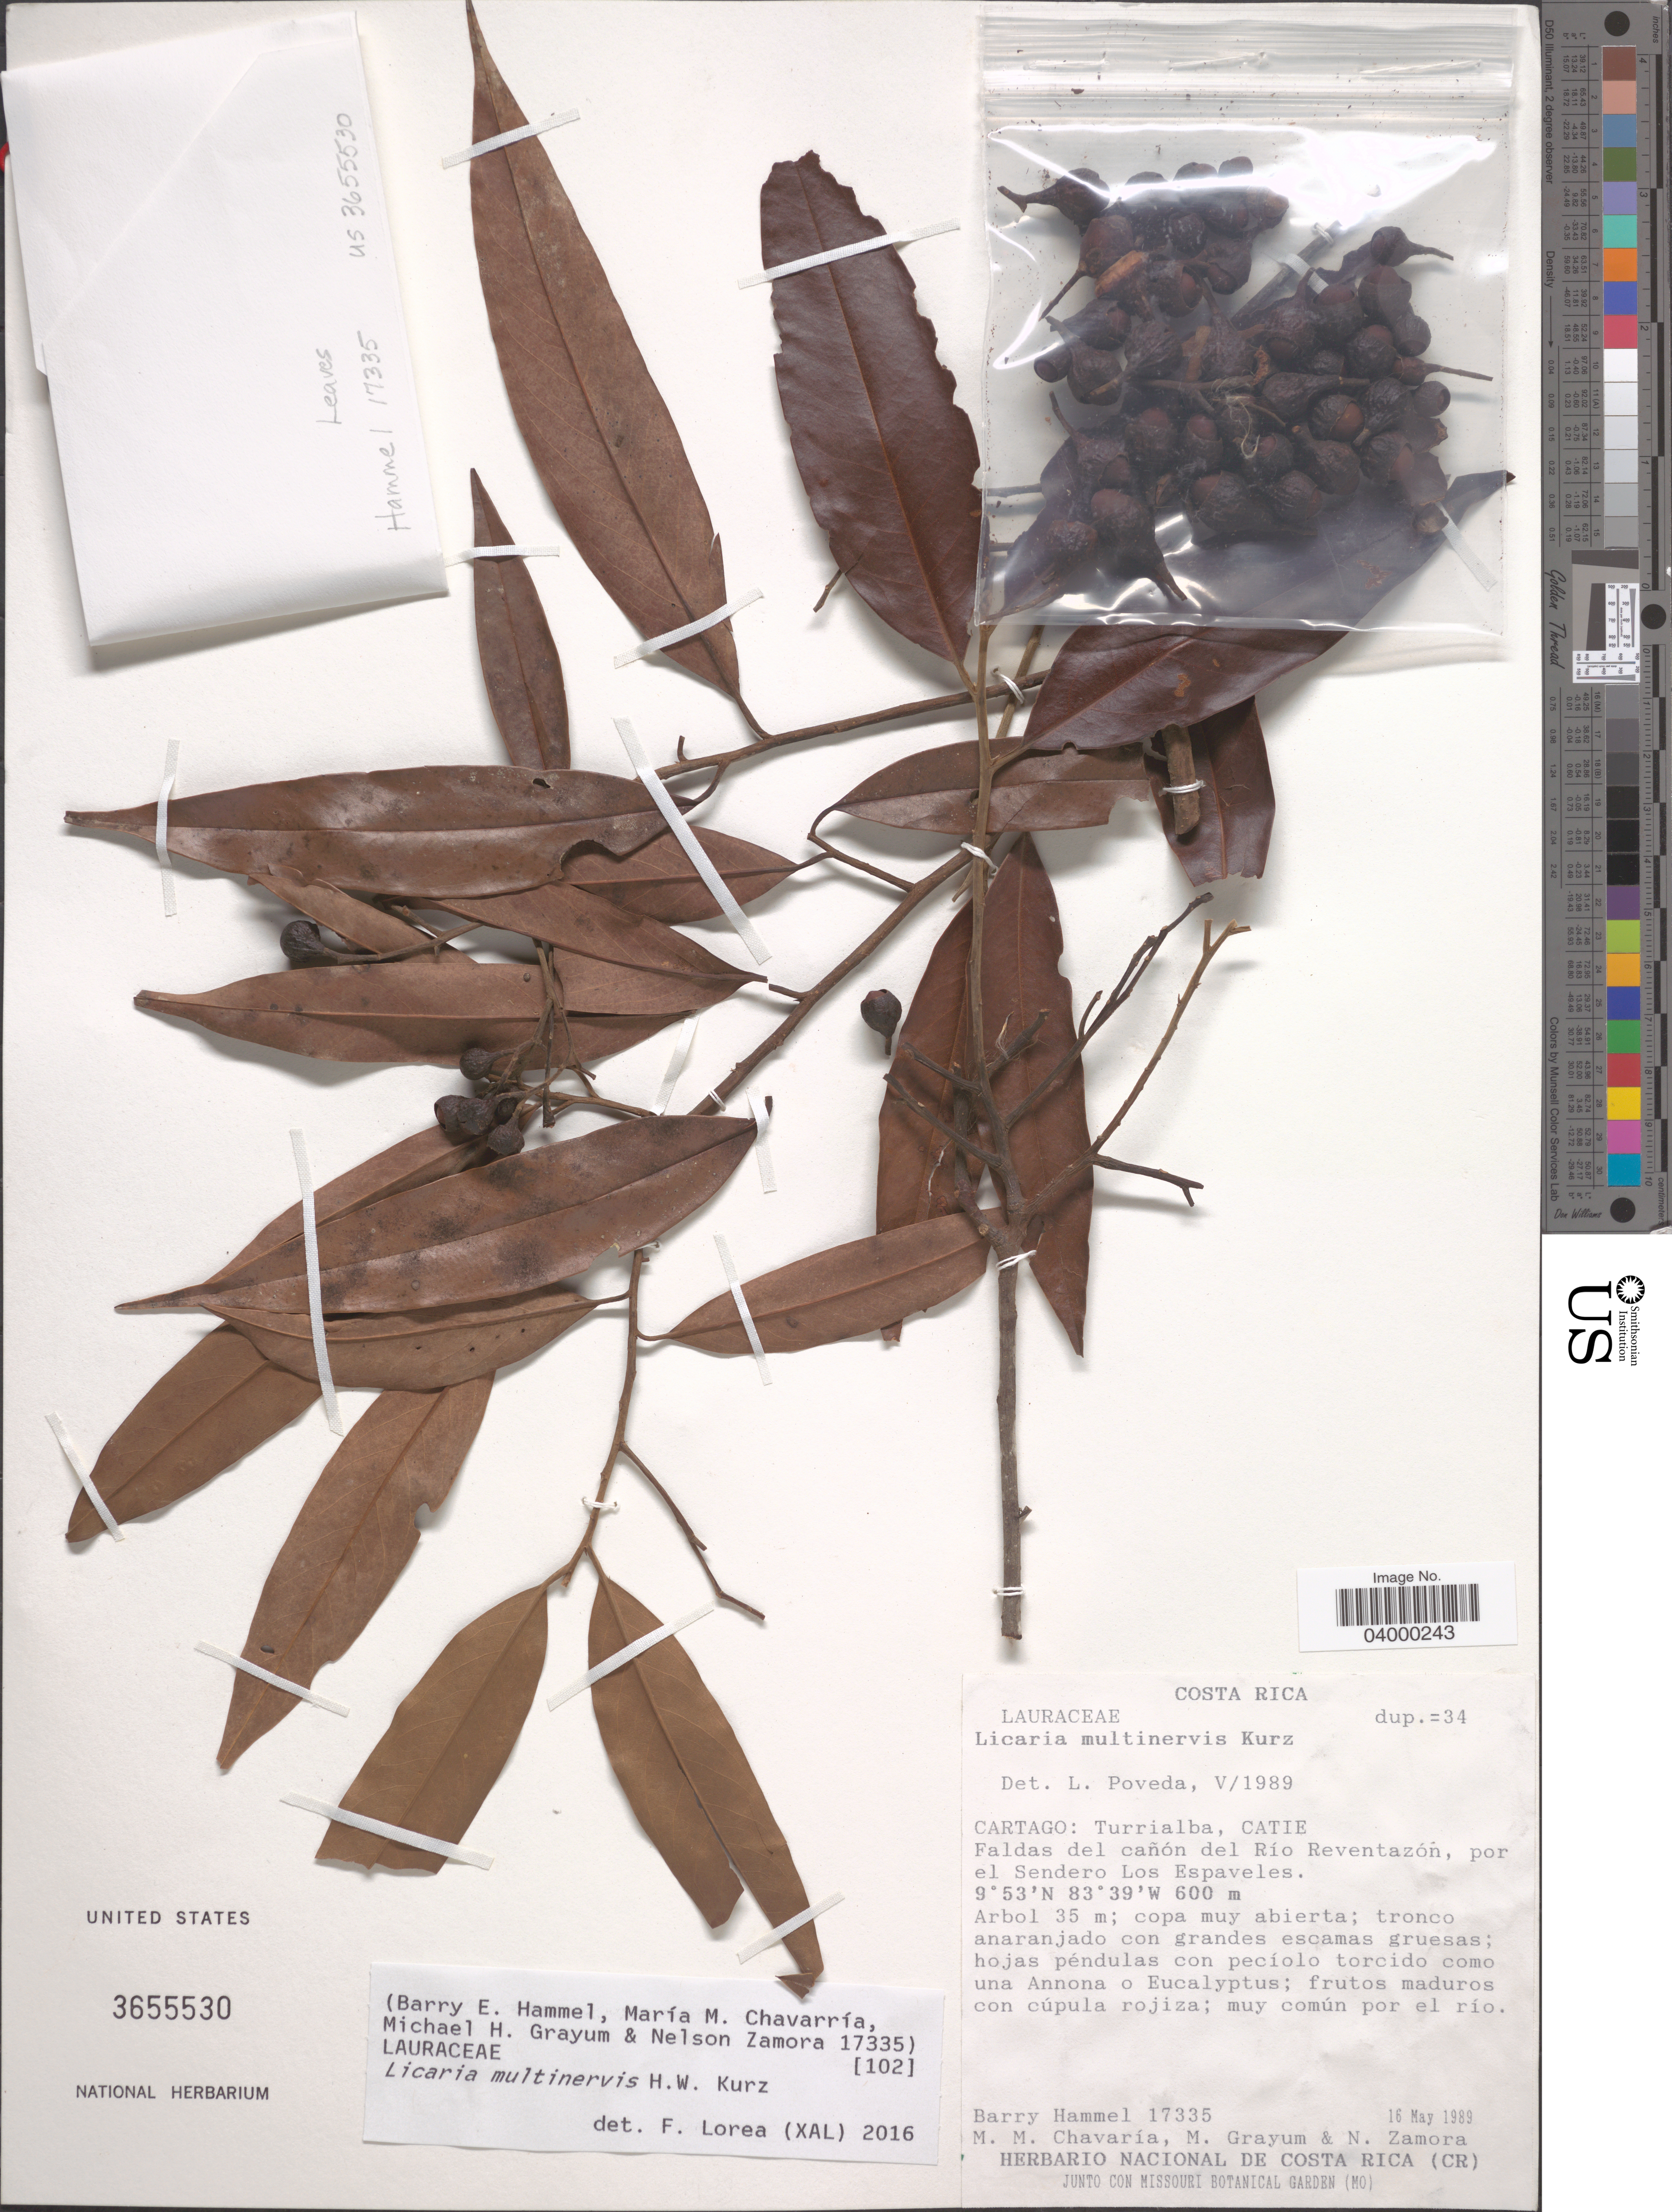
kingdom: Plantae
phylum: Tracheophyta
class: Magnoliopsida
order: Laurales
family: Lauraceae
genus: Licaria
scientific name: Licaria multinervis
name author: H.W. Kurz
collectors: B. Hammel, M. Chavaría, M. H. Grayum & N. Zamora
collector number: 17335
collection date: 1989-05-16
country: Costa Rica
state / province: Cartago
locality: Turrialba, Catie. Faldas del cañon del Río Reventazón, por el Sendero Los Espaveles.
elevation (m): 600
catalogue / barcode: US 3655530